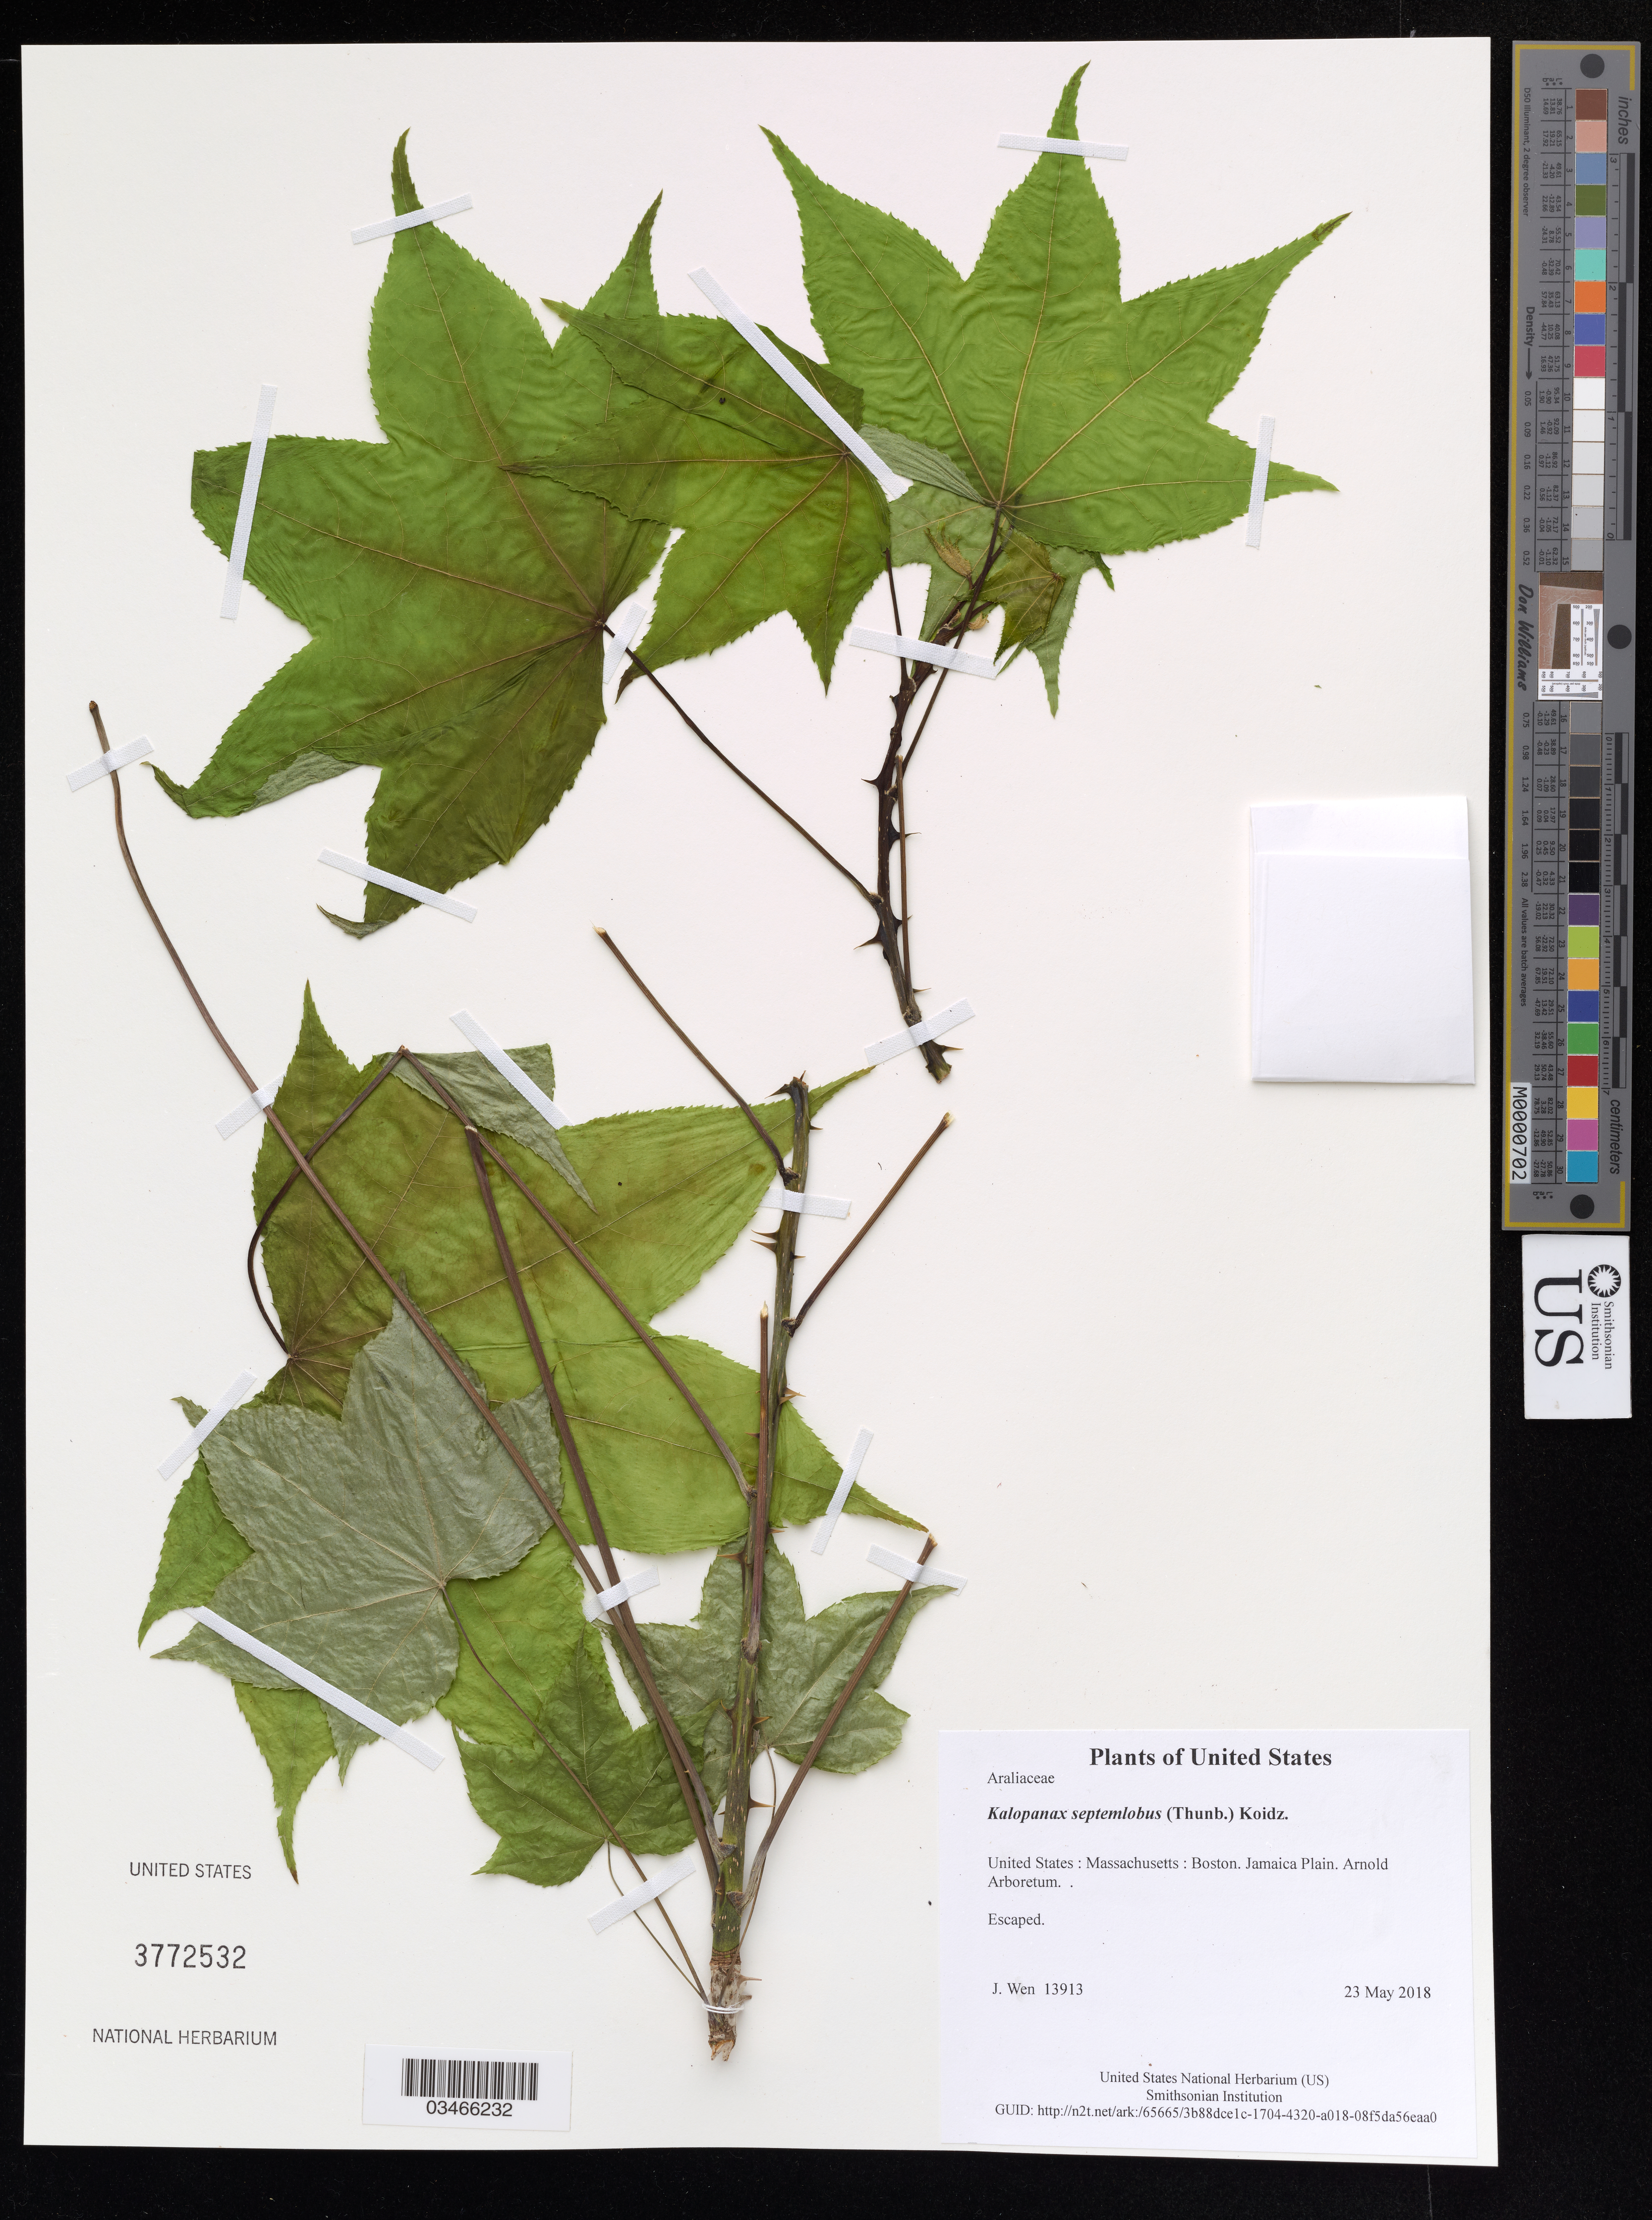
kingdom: Plantae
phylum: Tracheophyta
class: Magnoliopsida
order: Fagales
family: Juglandaceae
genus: Carya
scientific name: Carya glabra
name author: (Mill.) Sweet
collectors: J. Wen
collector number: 13916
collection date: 2018-05-23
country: United States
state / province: Massachusetts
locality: Boston. Jamaica Plain. Arnold Arboretum.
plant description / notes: Fruits collected for FDA.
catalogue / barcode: US 3772532